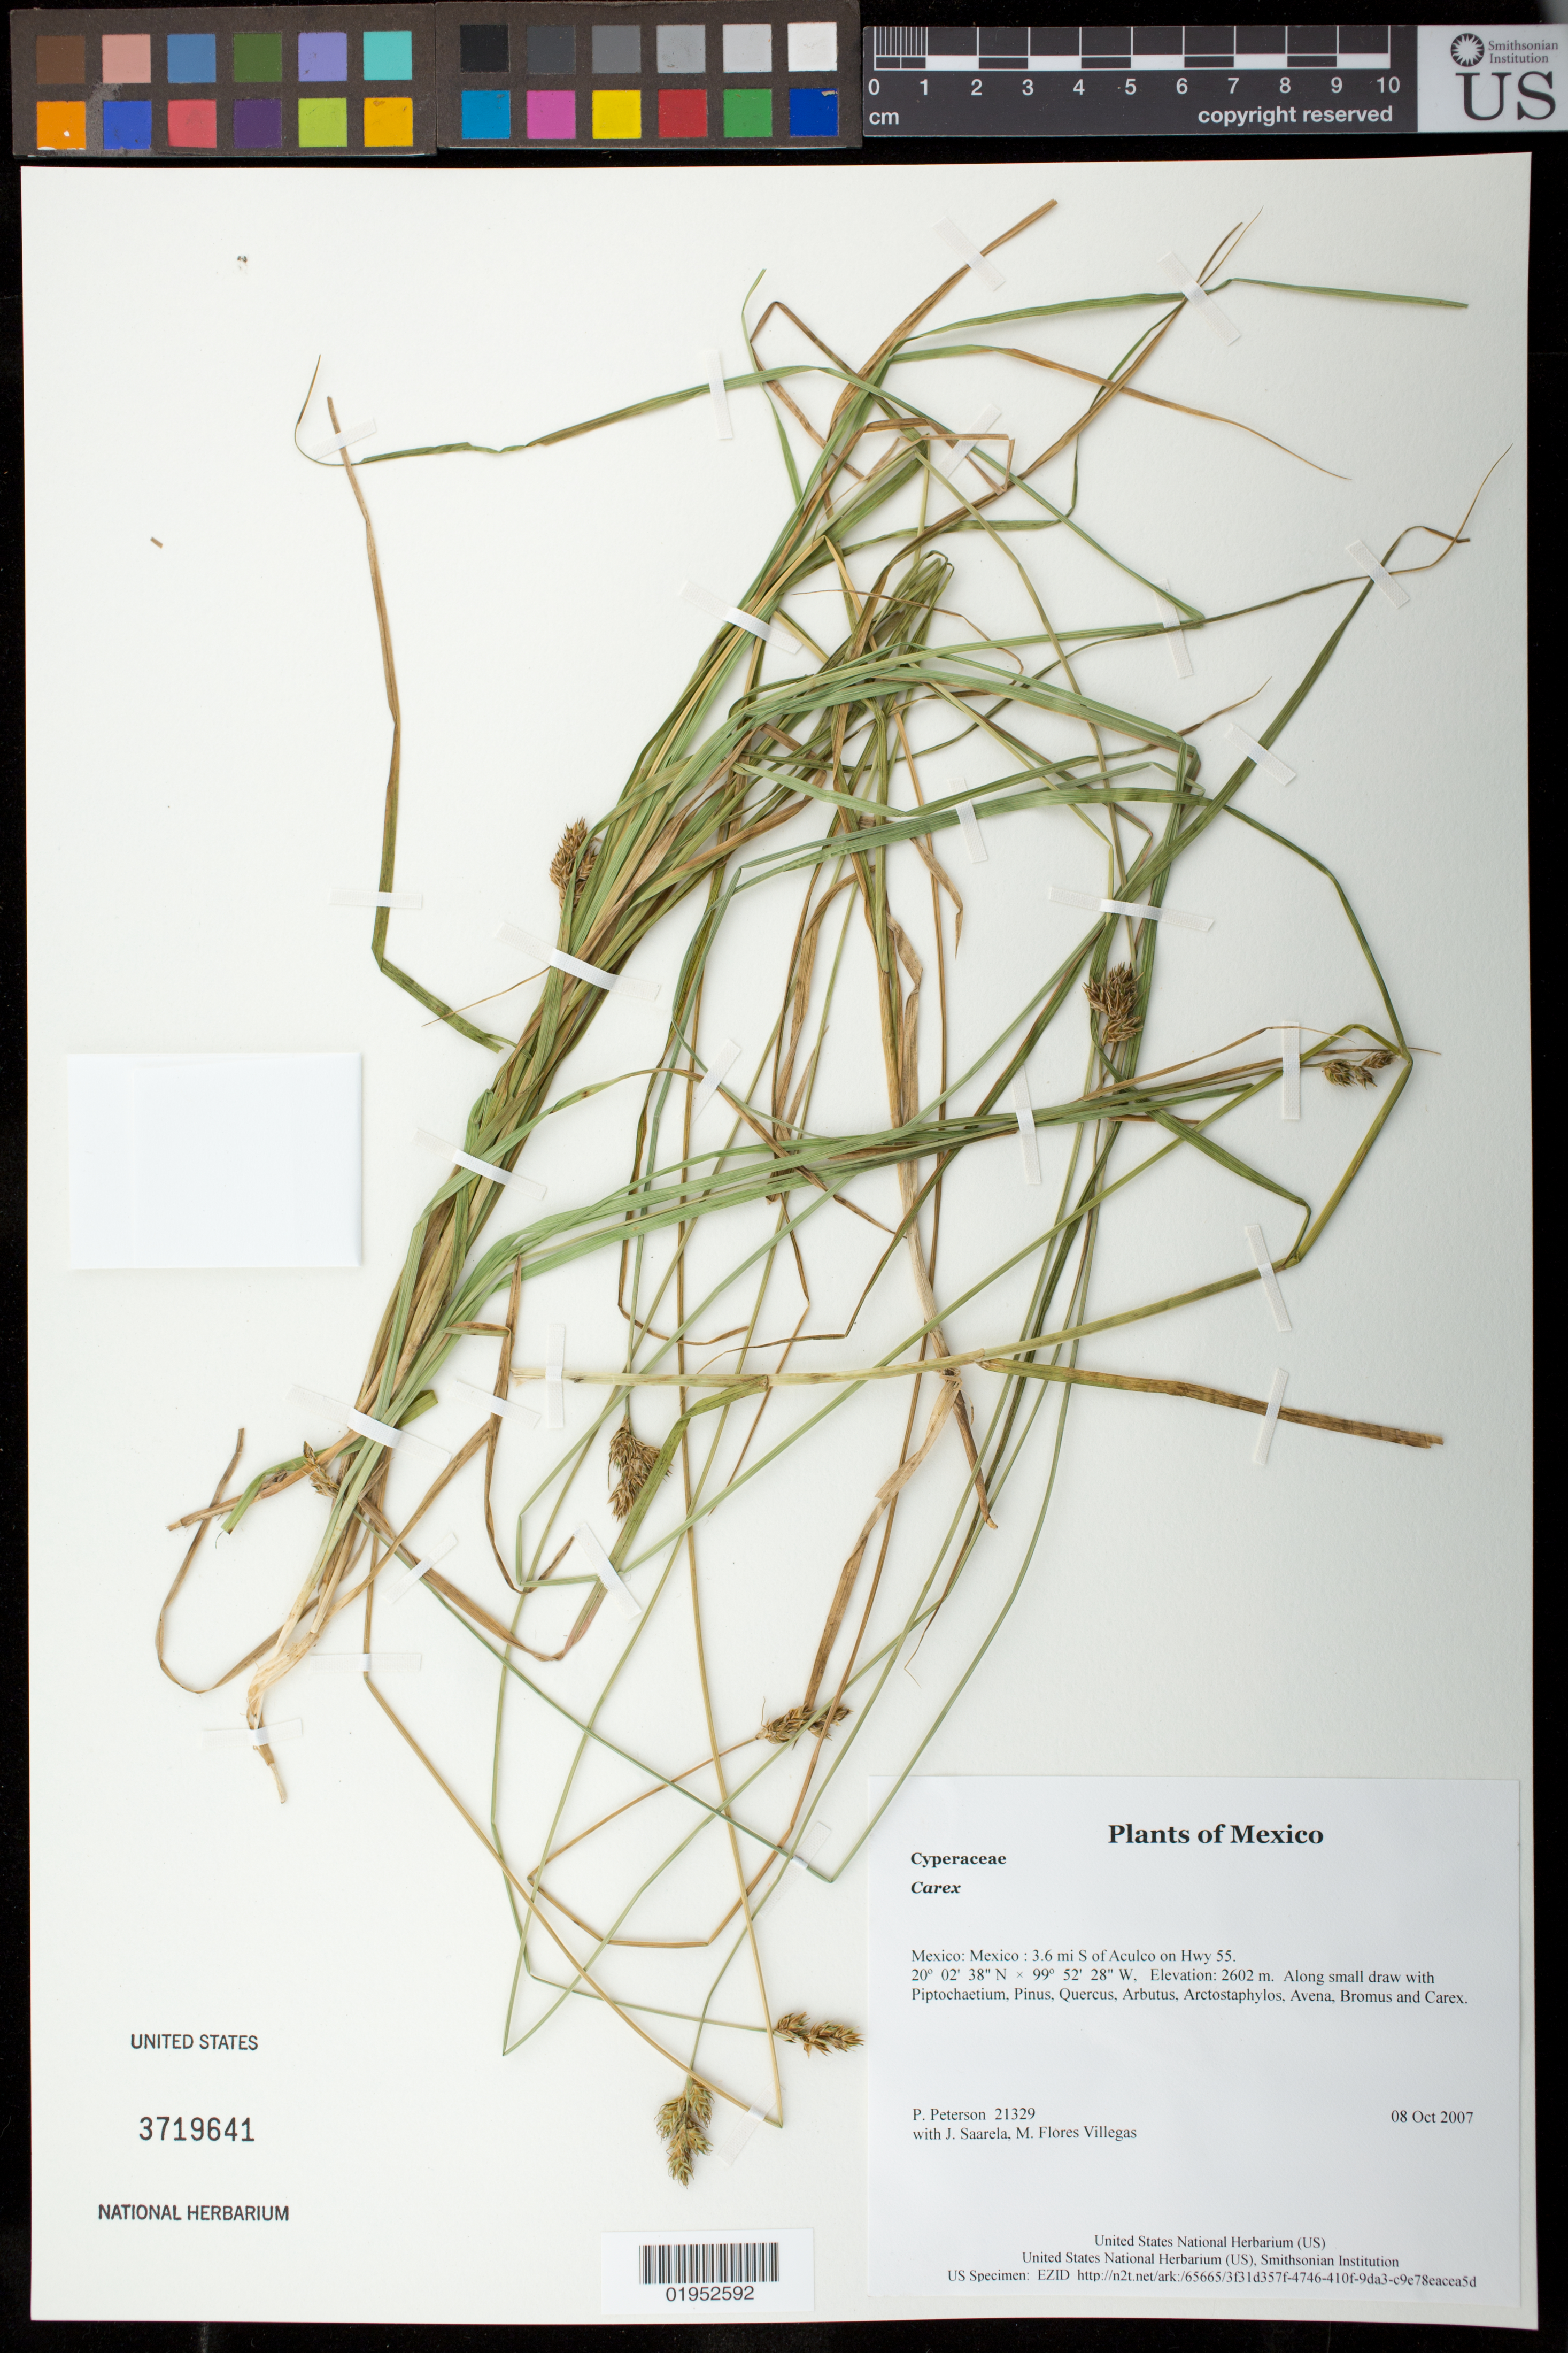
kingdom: Plantae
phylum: Tracheophyta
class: Liliopsida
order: Poales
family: Cyperaceae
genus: Carex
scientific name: Carex sp.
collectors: P. M. Peterson, J. Saarela & M. Flores Villegas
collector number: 21329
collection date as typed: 08 Oct 2007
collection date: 2007-10-08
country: Mexico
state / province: México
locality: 3.6 mi S of Aculco on Hwy 55.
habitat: Along small draw with Piptochaetium, Pinus, Quercus, Arbutus, Arctostaphylos, Avena, Bromus and Carex.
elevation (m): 2602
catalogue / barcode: US 3719641